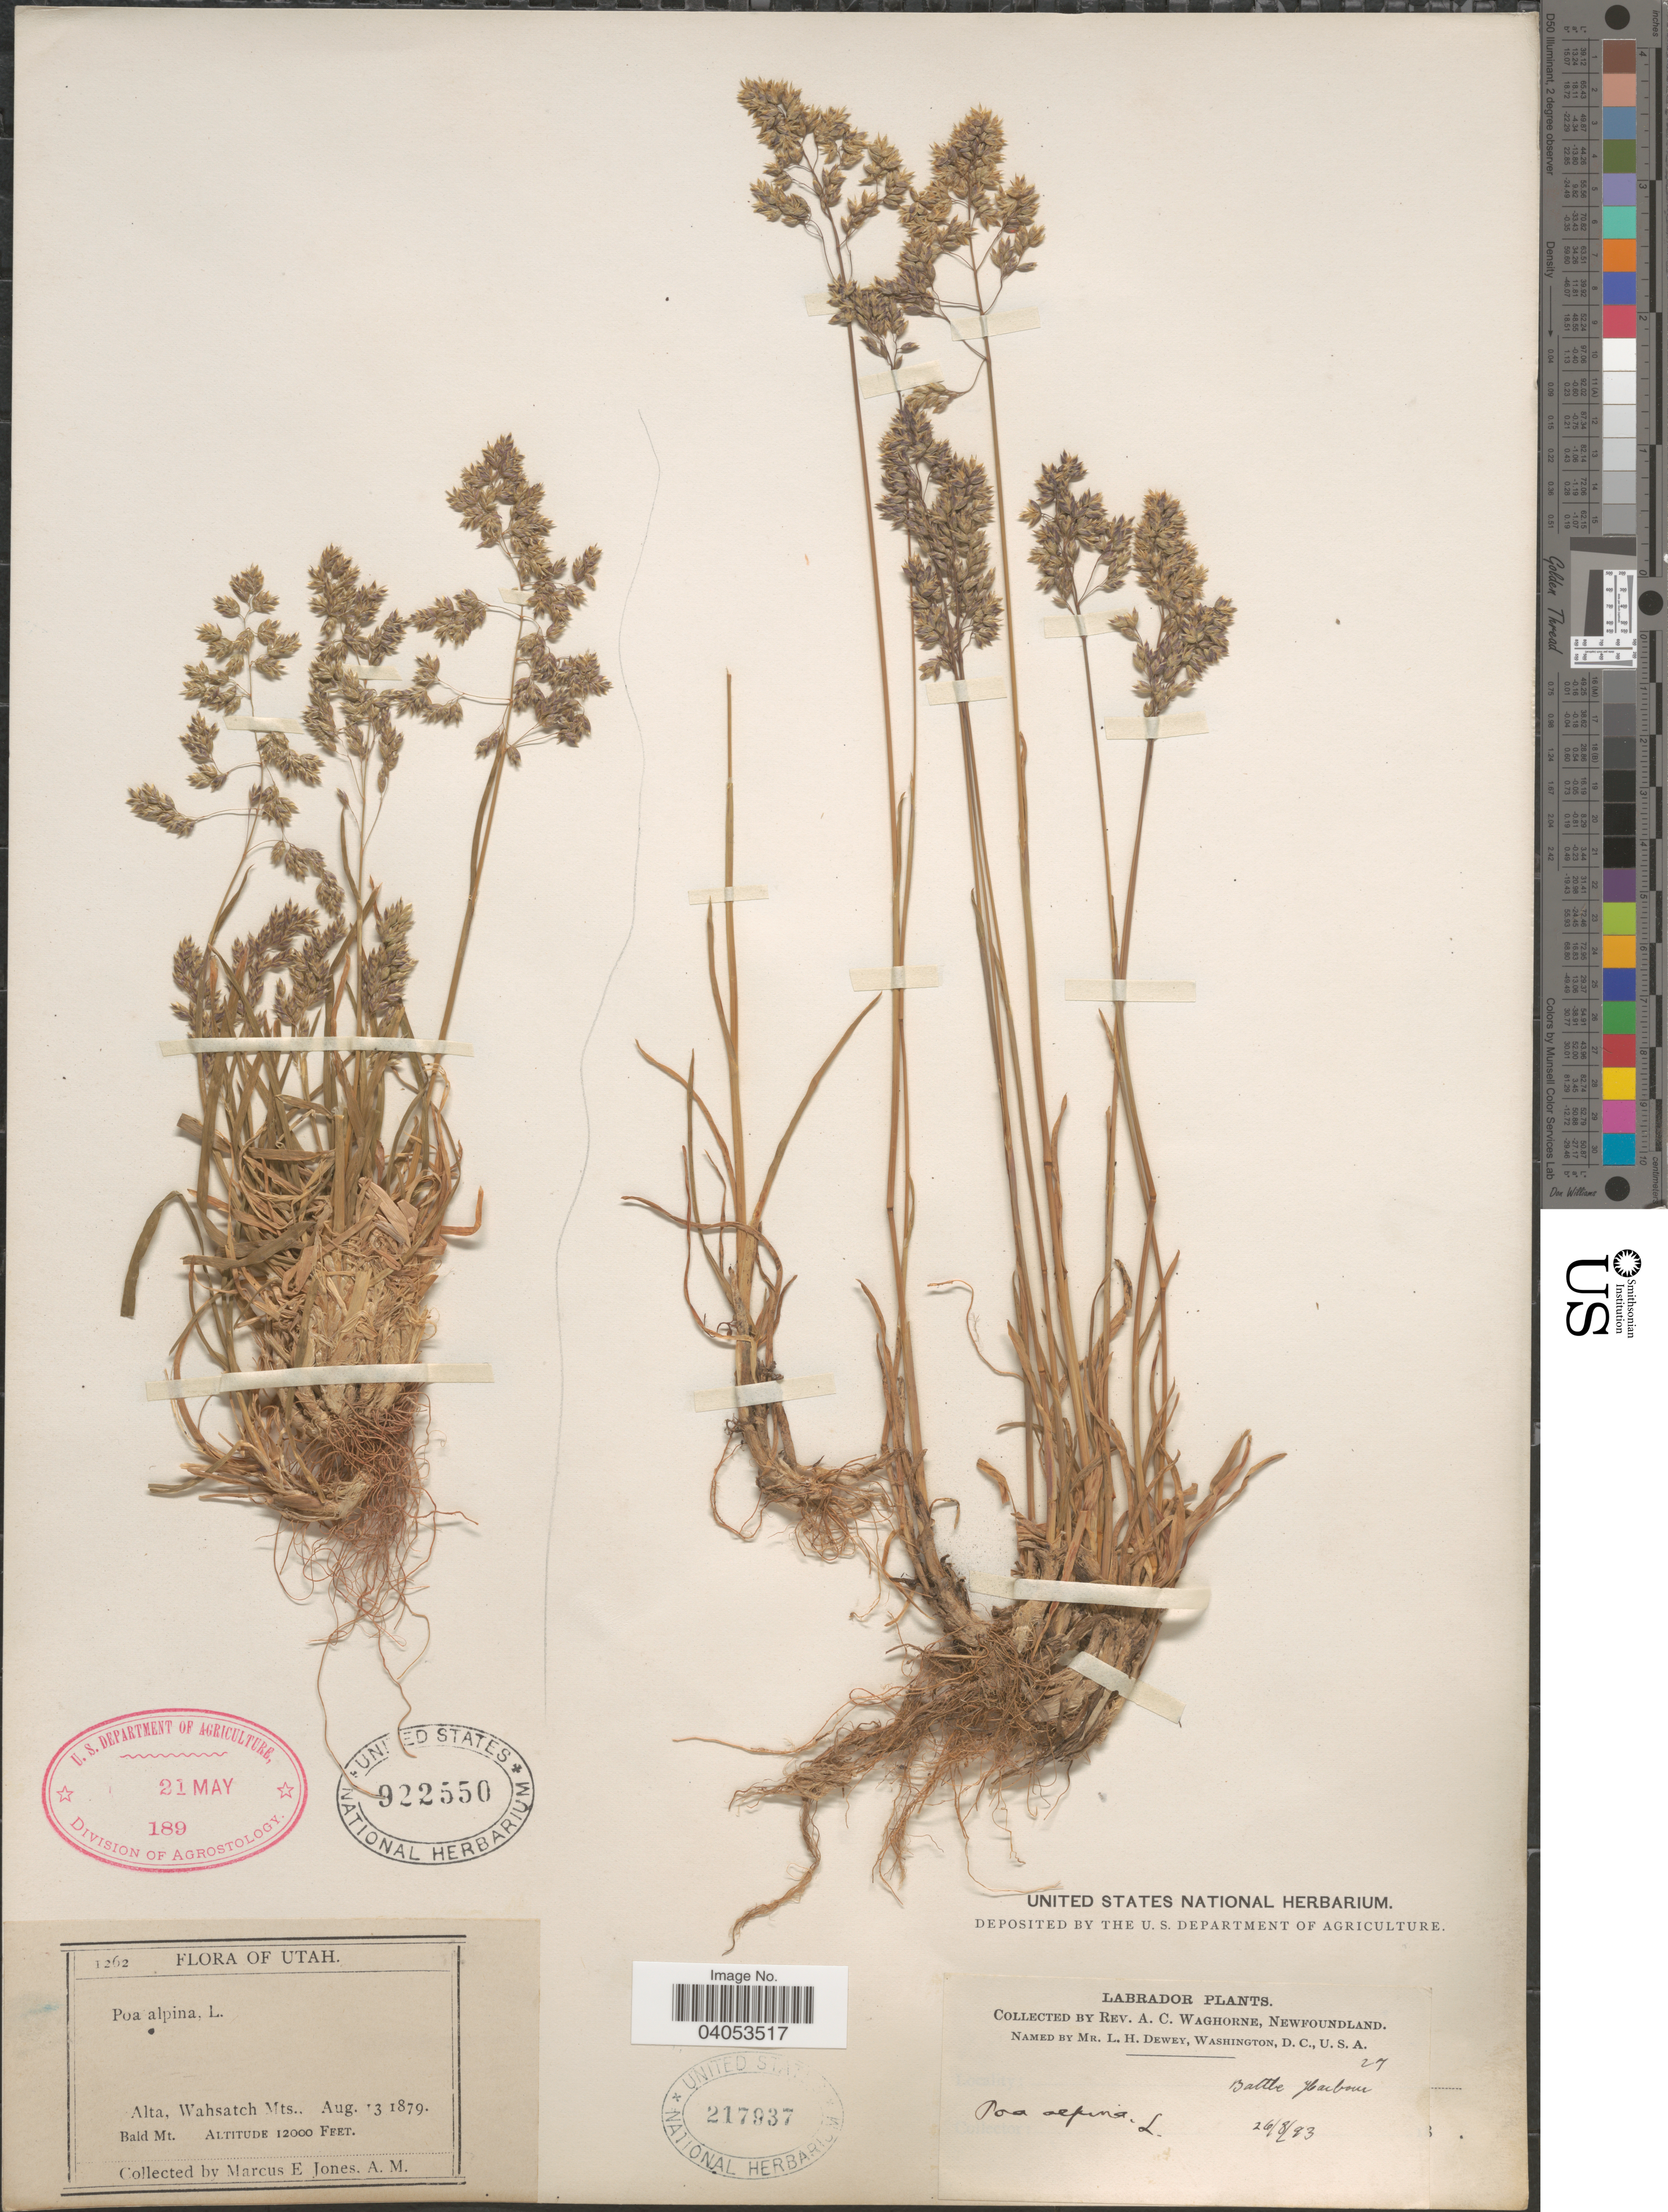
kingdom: Plantae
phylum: Tracheophyta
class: Liliopsida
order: Poales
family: Poaceae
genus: Poa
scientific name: Poa alpina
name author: L.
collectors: A. Waghorne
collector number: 27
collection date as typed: Transcribed d/m/y: 26/8/93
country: Canada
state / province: Newfoundland and Labrador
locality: Labrador.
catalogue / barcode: US 217937-2